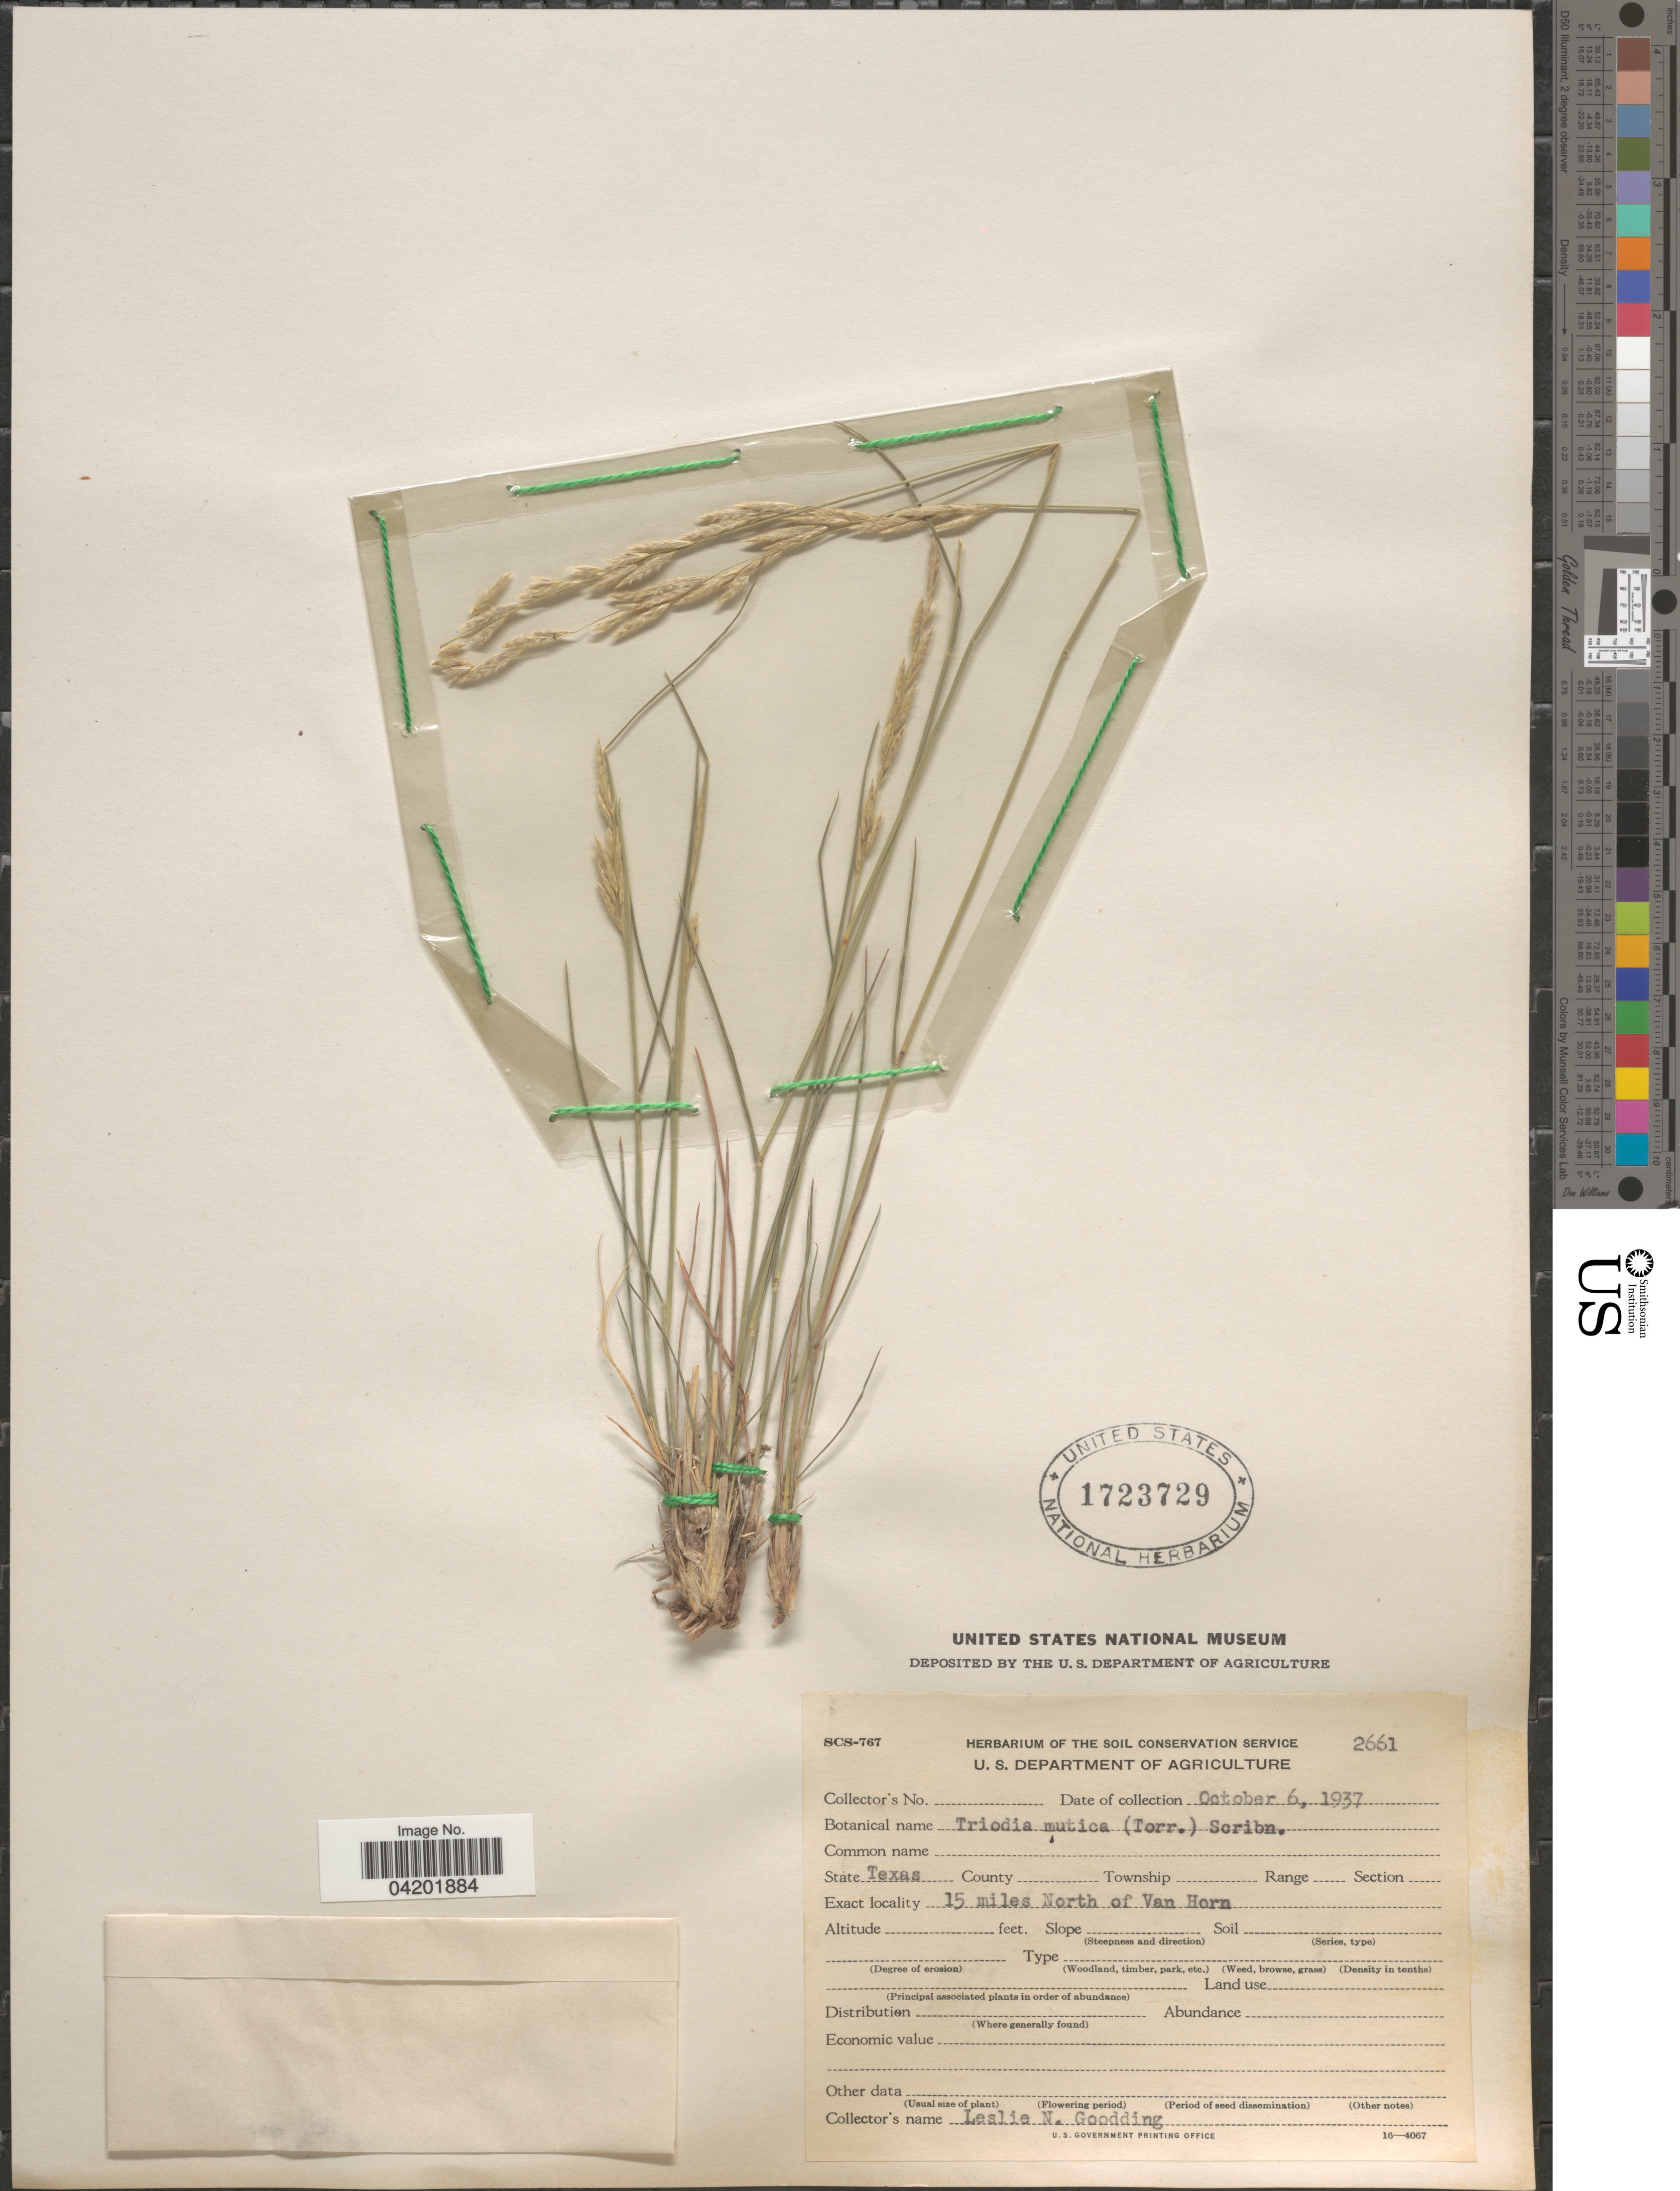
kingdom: Plantae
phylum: Tracheophyta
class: Liliopsida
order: Poales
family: Poaceae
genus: Tridentopsis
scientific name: Tridentopsis mutica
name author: (Torr.) P.M. Peterson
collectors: L. N. Goodding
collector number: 2661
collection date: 1937-10-06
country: United States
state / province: Texas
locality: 15 miles North of Van Horn.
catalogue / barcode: US 1723729